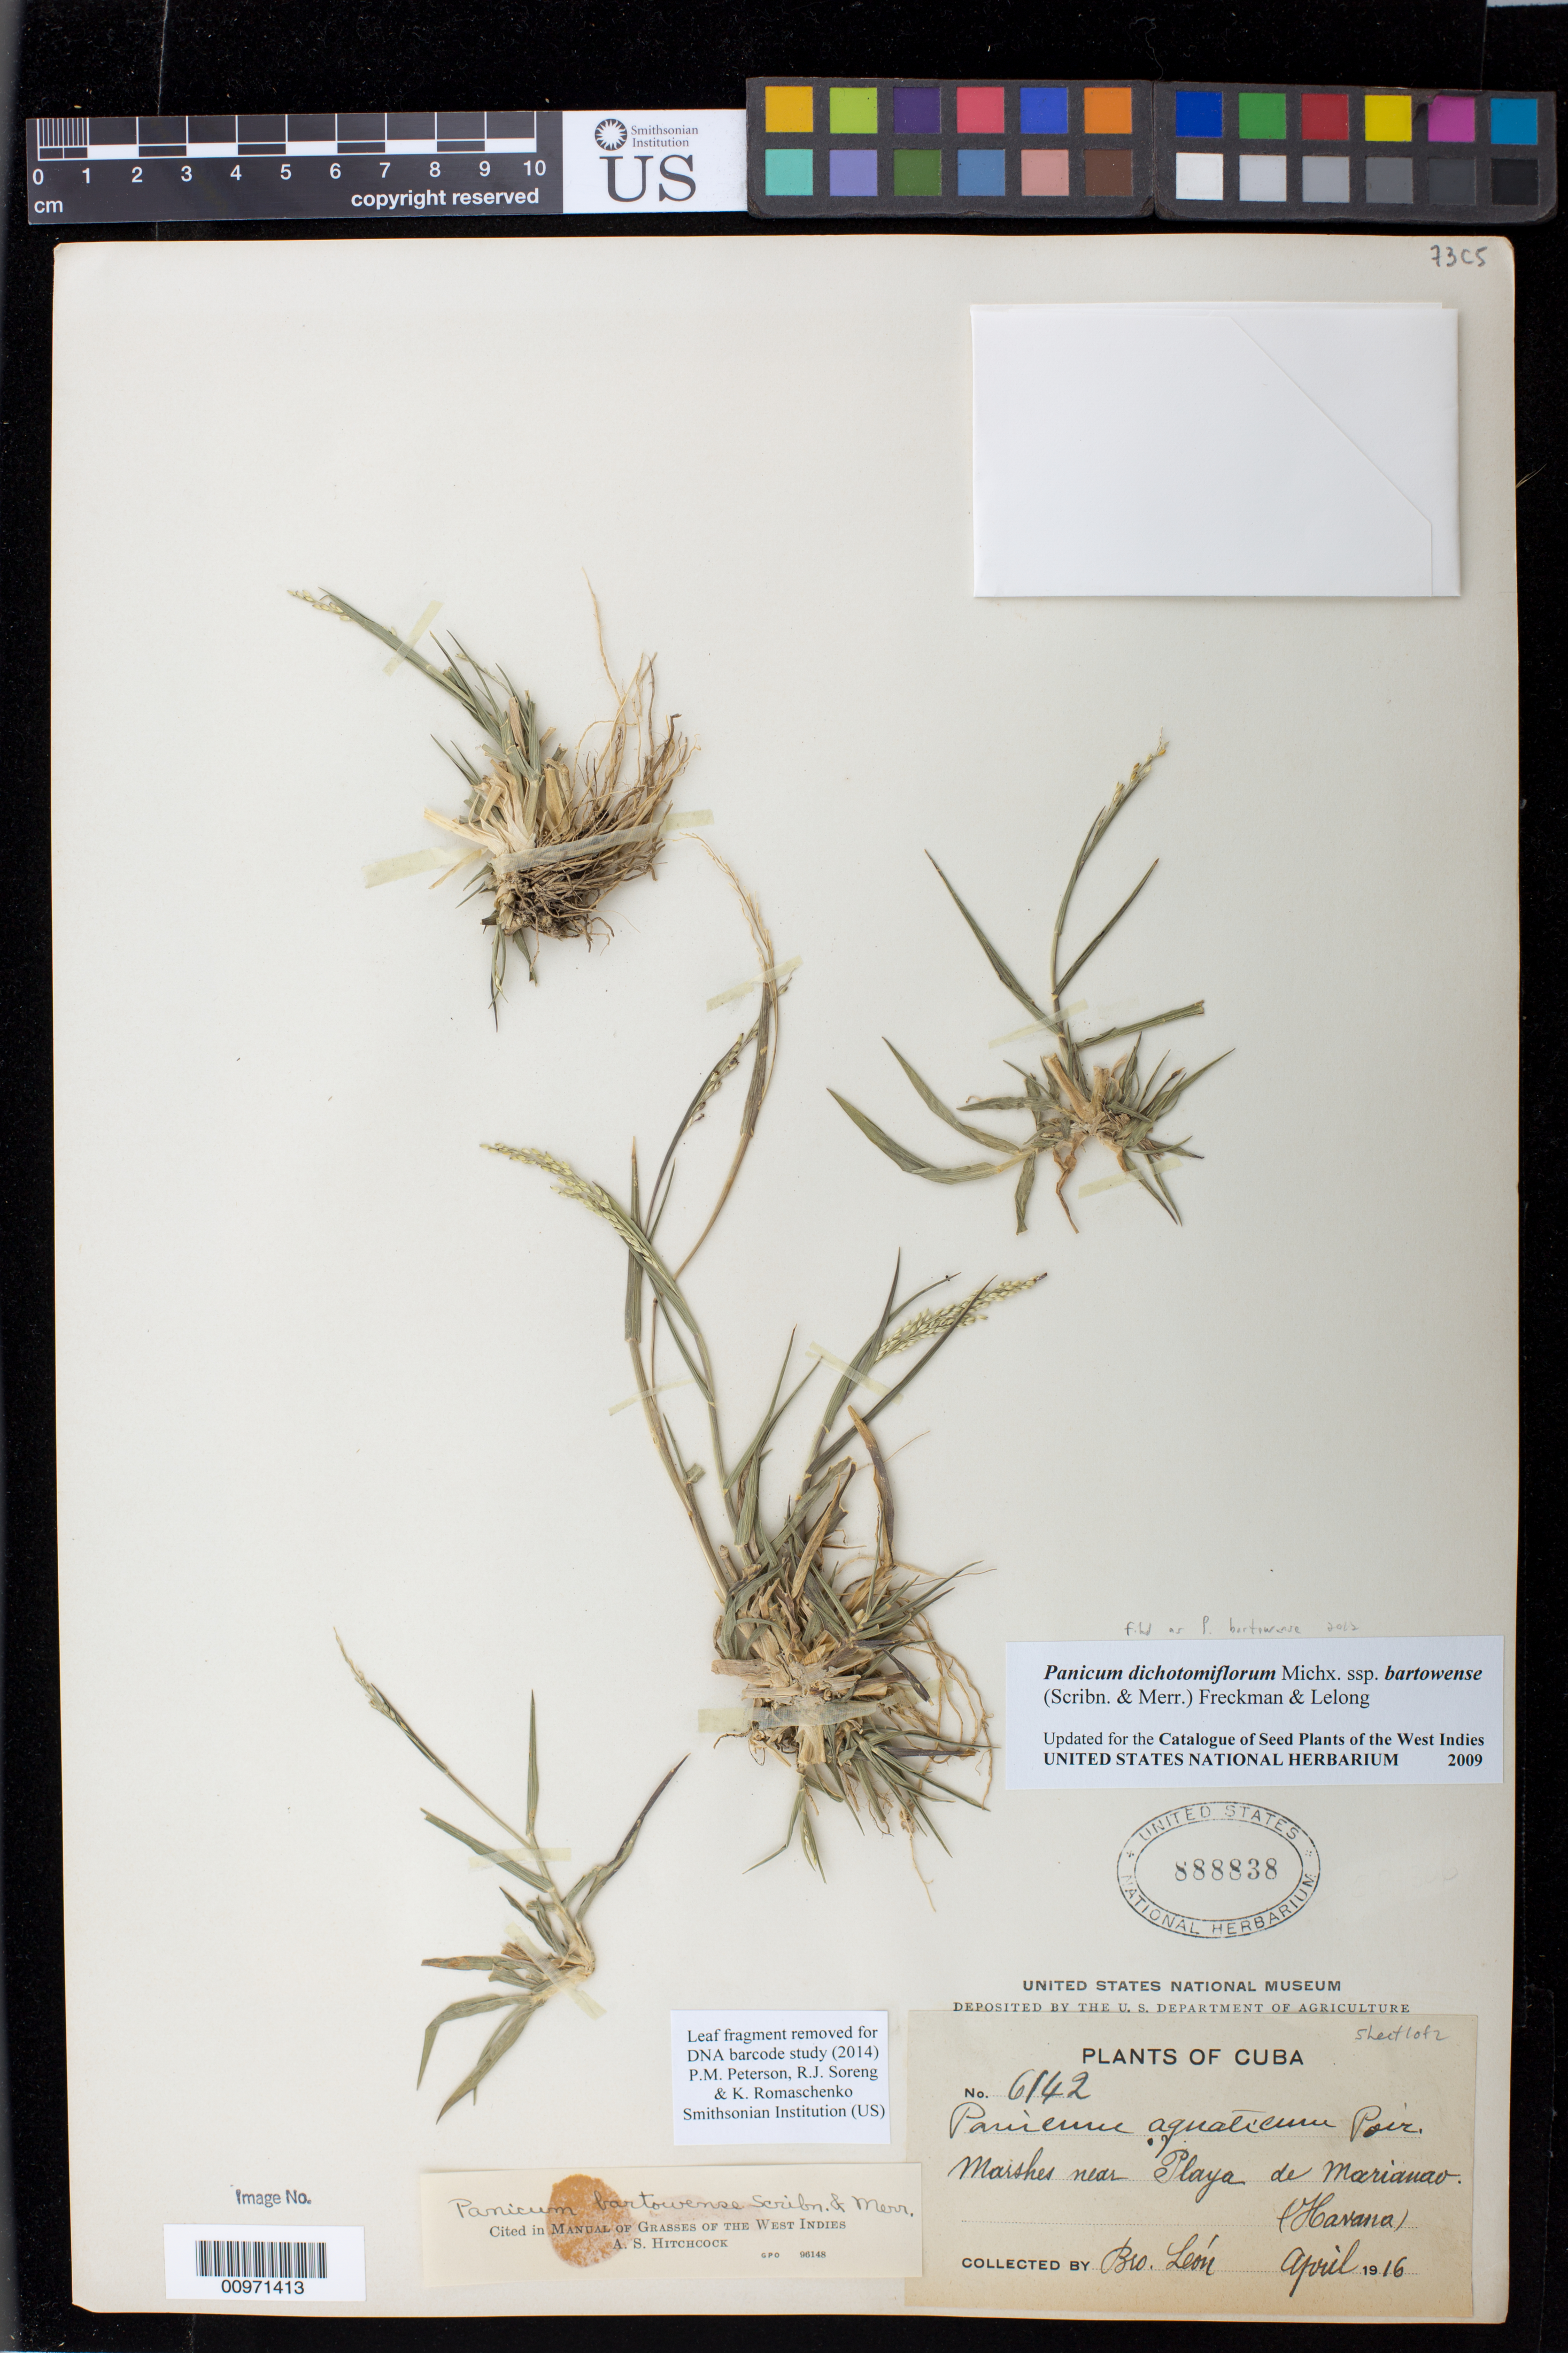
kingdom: Plantae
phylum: Tracheophyta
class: Liliopsida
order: Poales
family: Poaceae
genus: Panicum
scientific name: Panicum dichotomiflorum subsp. bartowense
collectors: Bro. León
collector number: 6142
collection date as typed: Apr 1916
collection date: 1916-04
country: Cuba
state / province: La Habana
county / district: Municipio Playa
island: Cuba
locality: Playa de Marianao (Havana)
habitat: Marshes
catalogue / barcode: US 888838